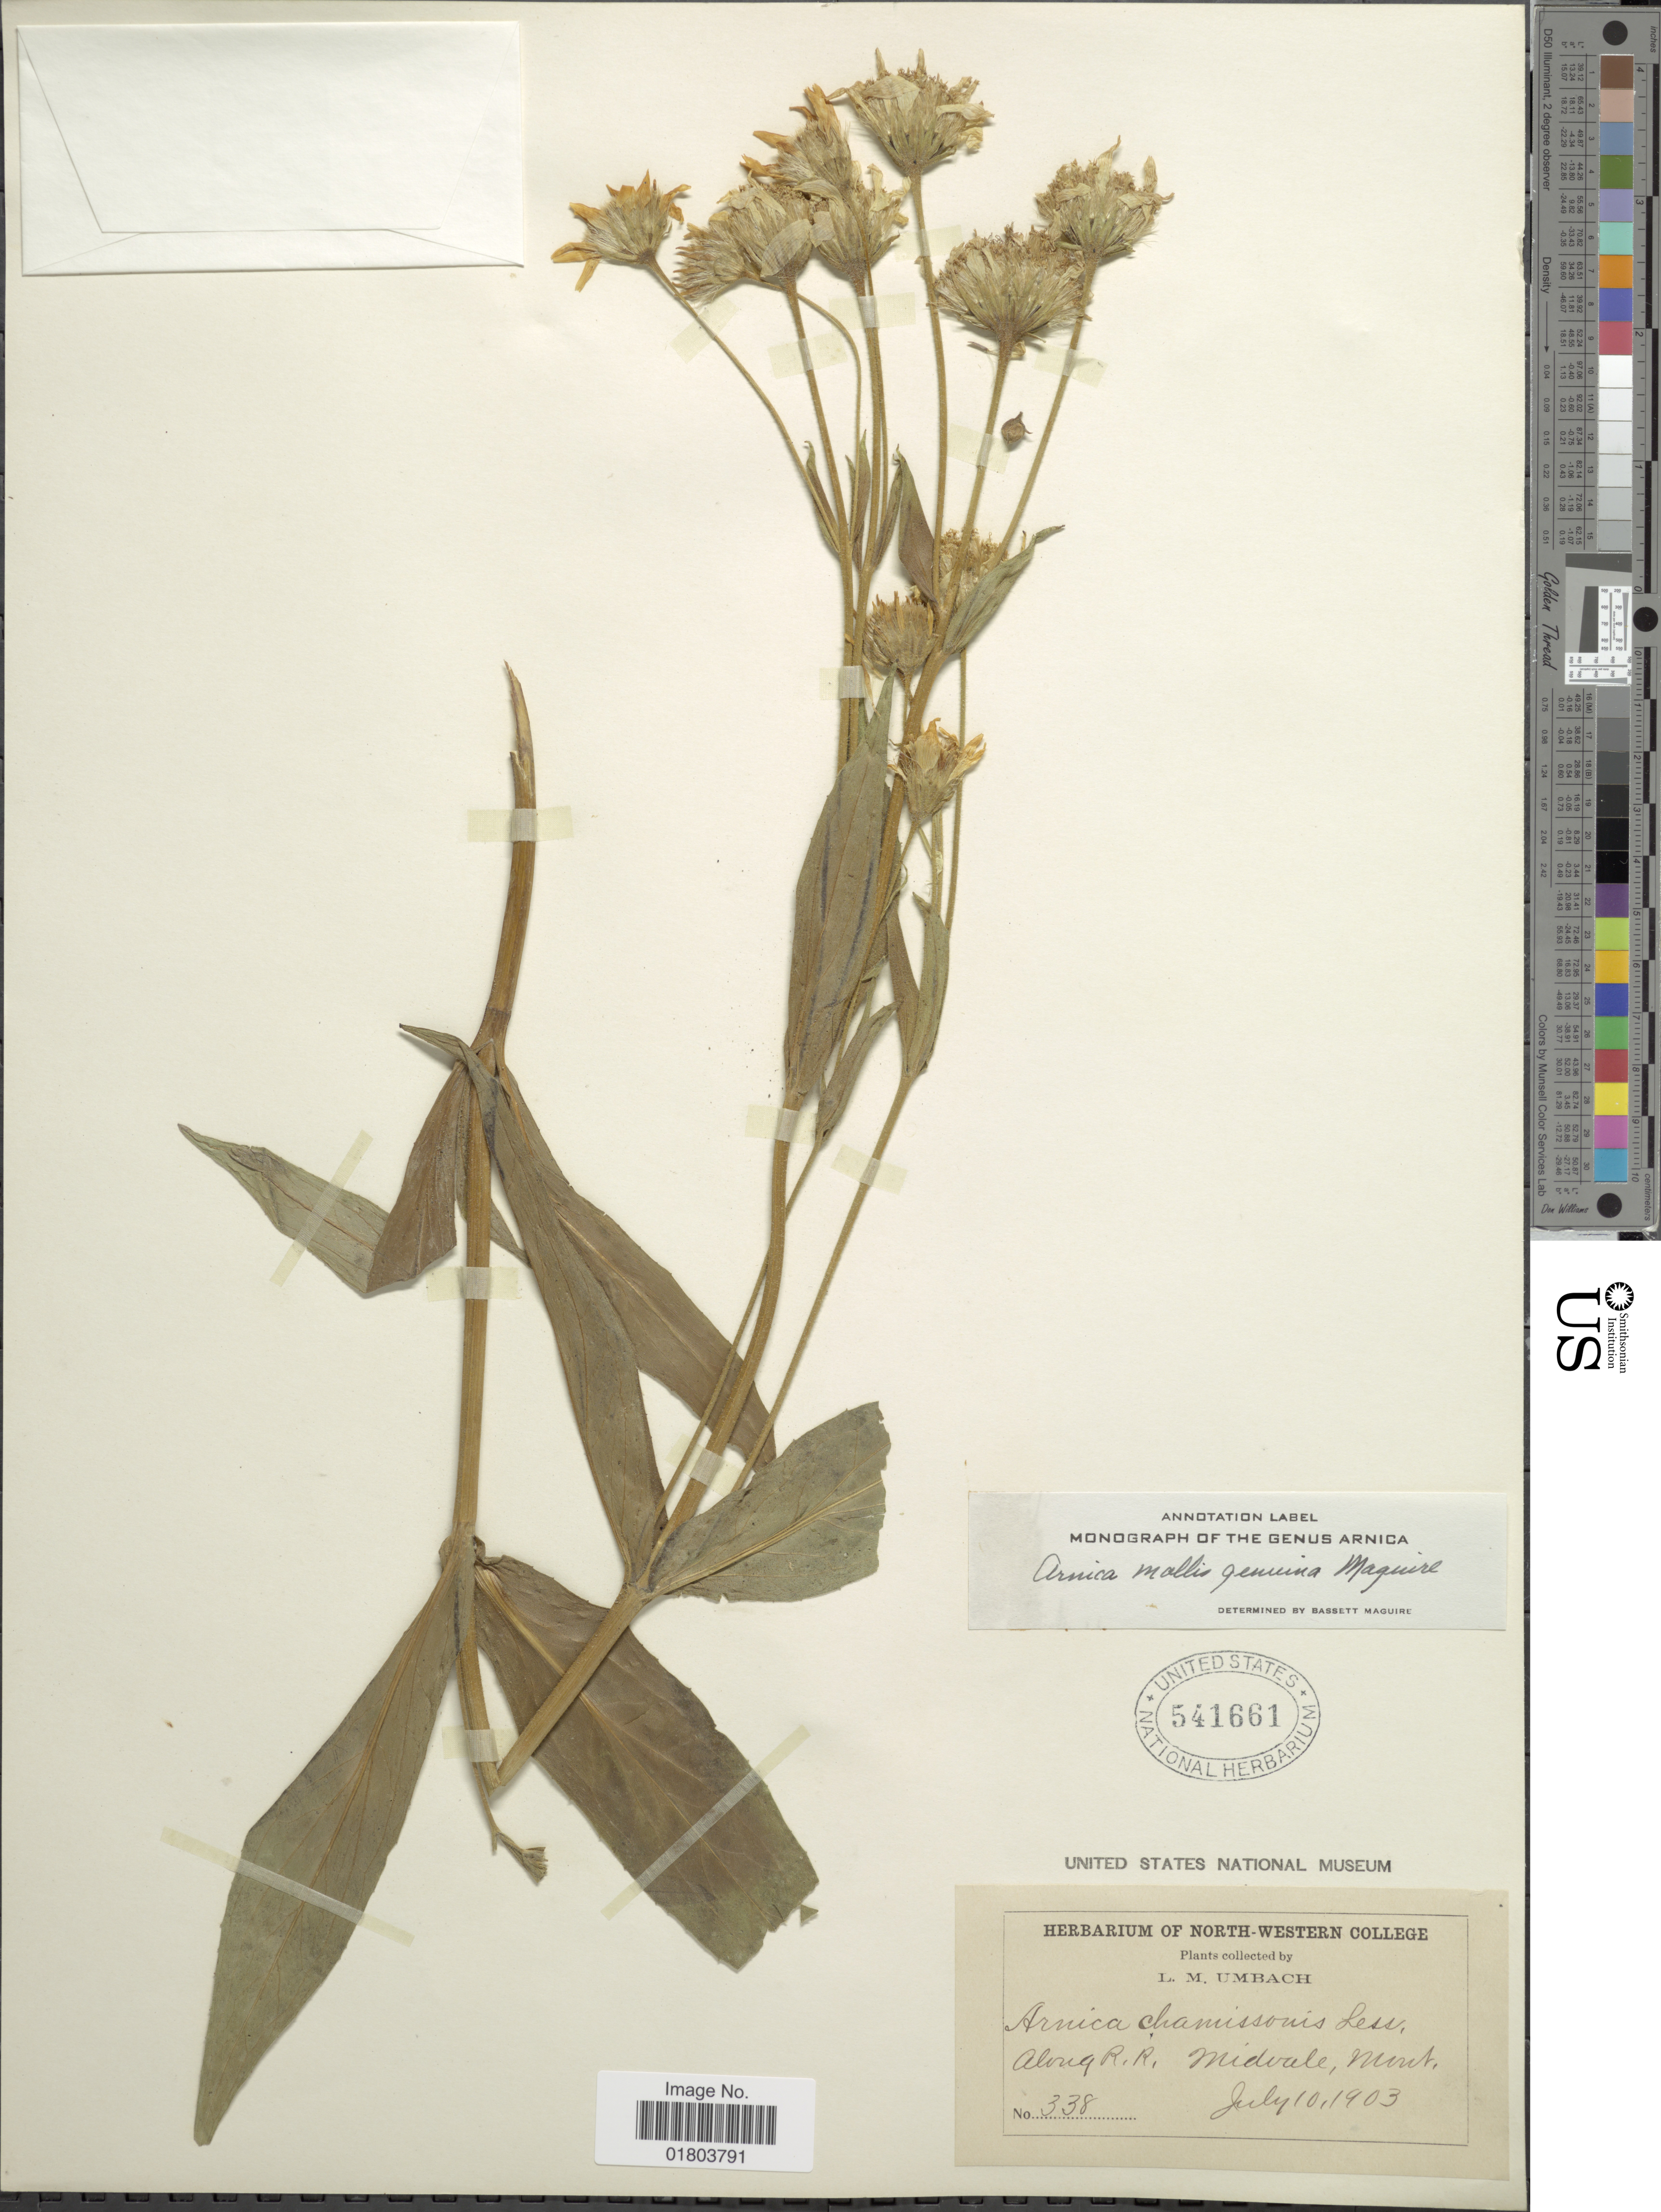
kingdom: Plantae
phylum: Tracheophyta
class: Magnoliopsida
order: Asterales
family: Asteraceae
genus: Arnica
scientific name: Arnica mollis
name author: Hook.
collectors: L. M. Umbach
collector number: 338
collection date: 1903-07-10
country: United States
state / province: Montana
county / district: Lincoln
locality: Along R.R. Midvale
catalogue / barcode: US 541661